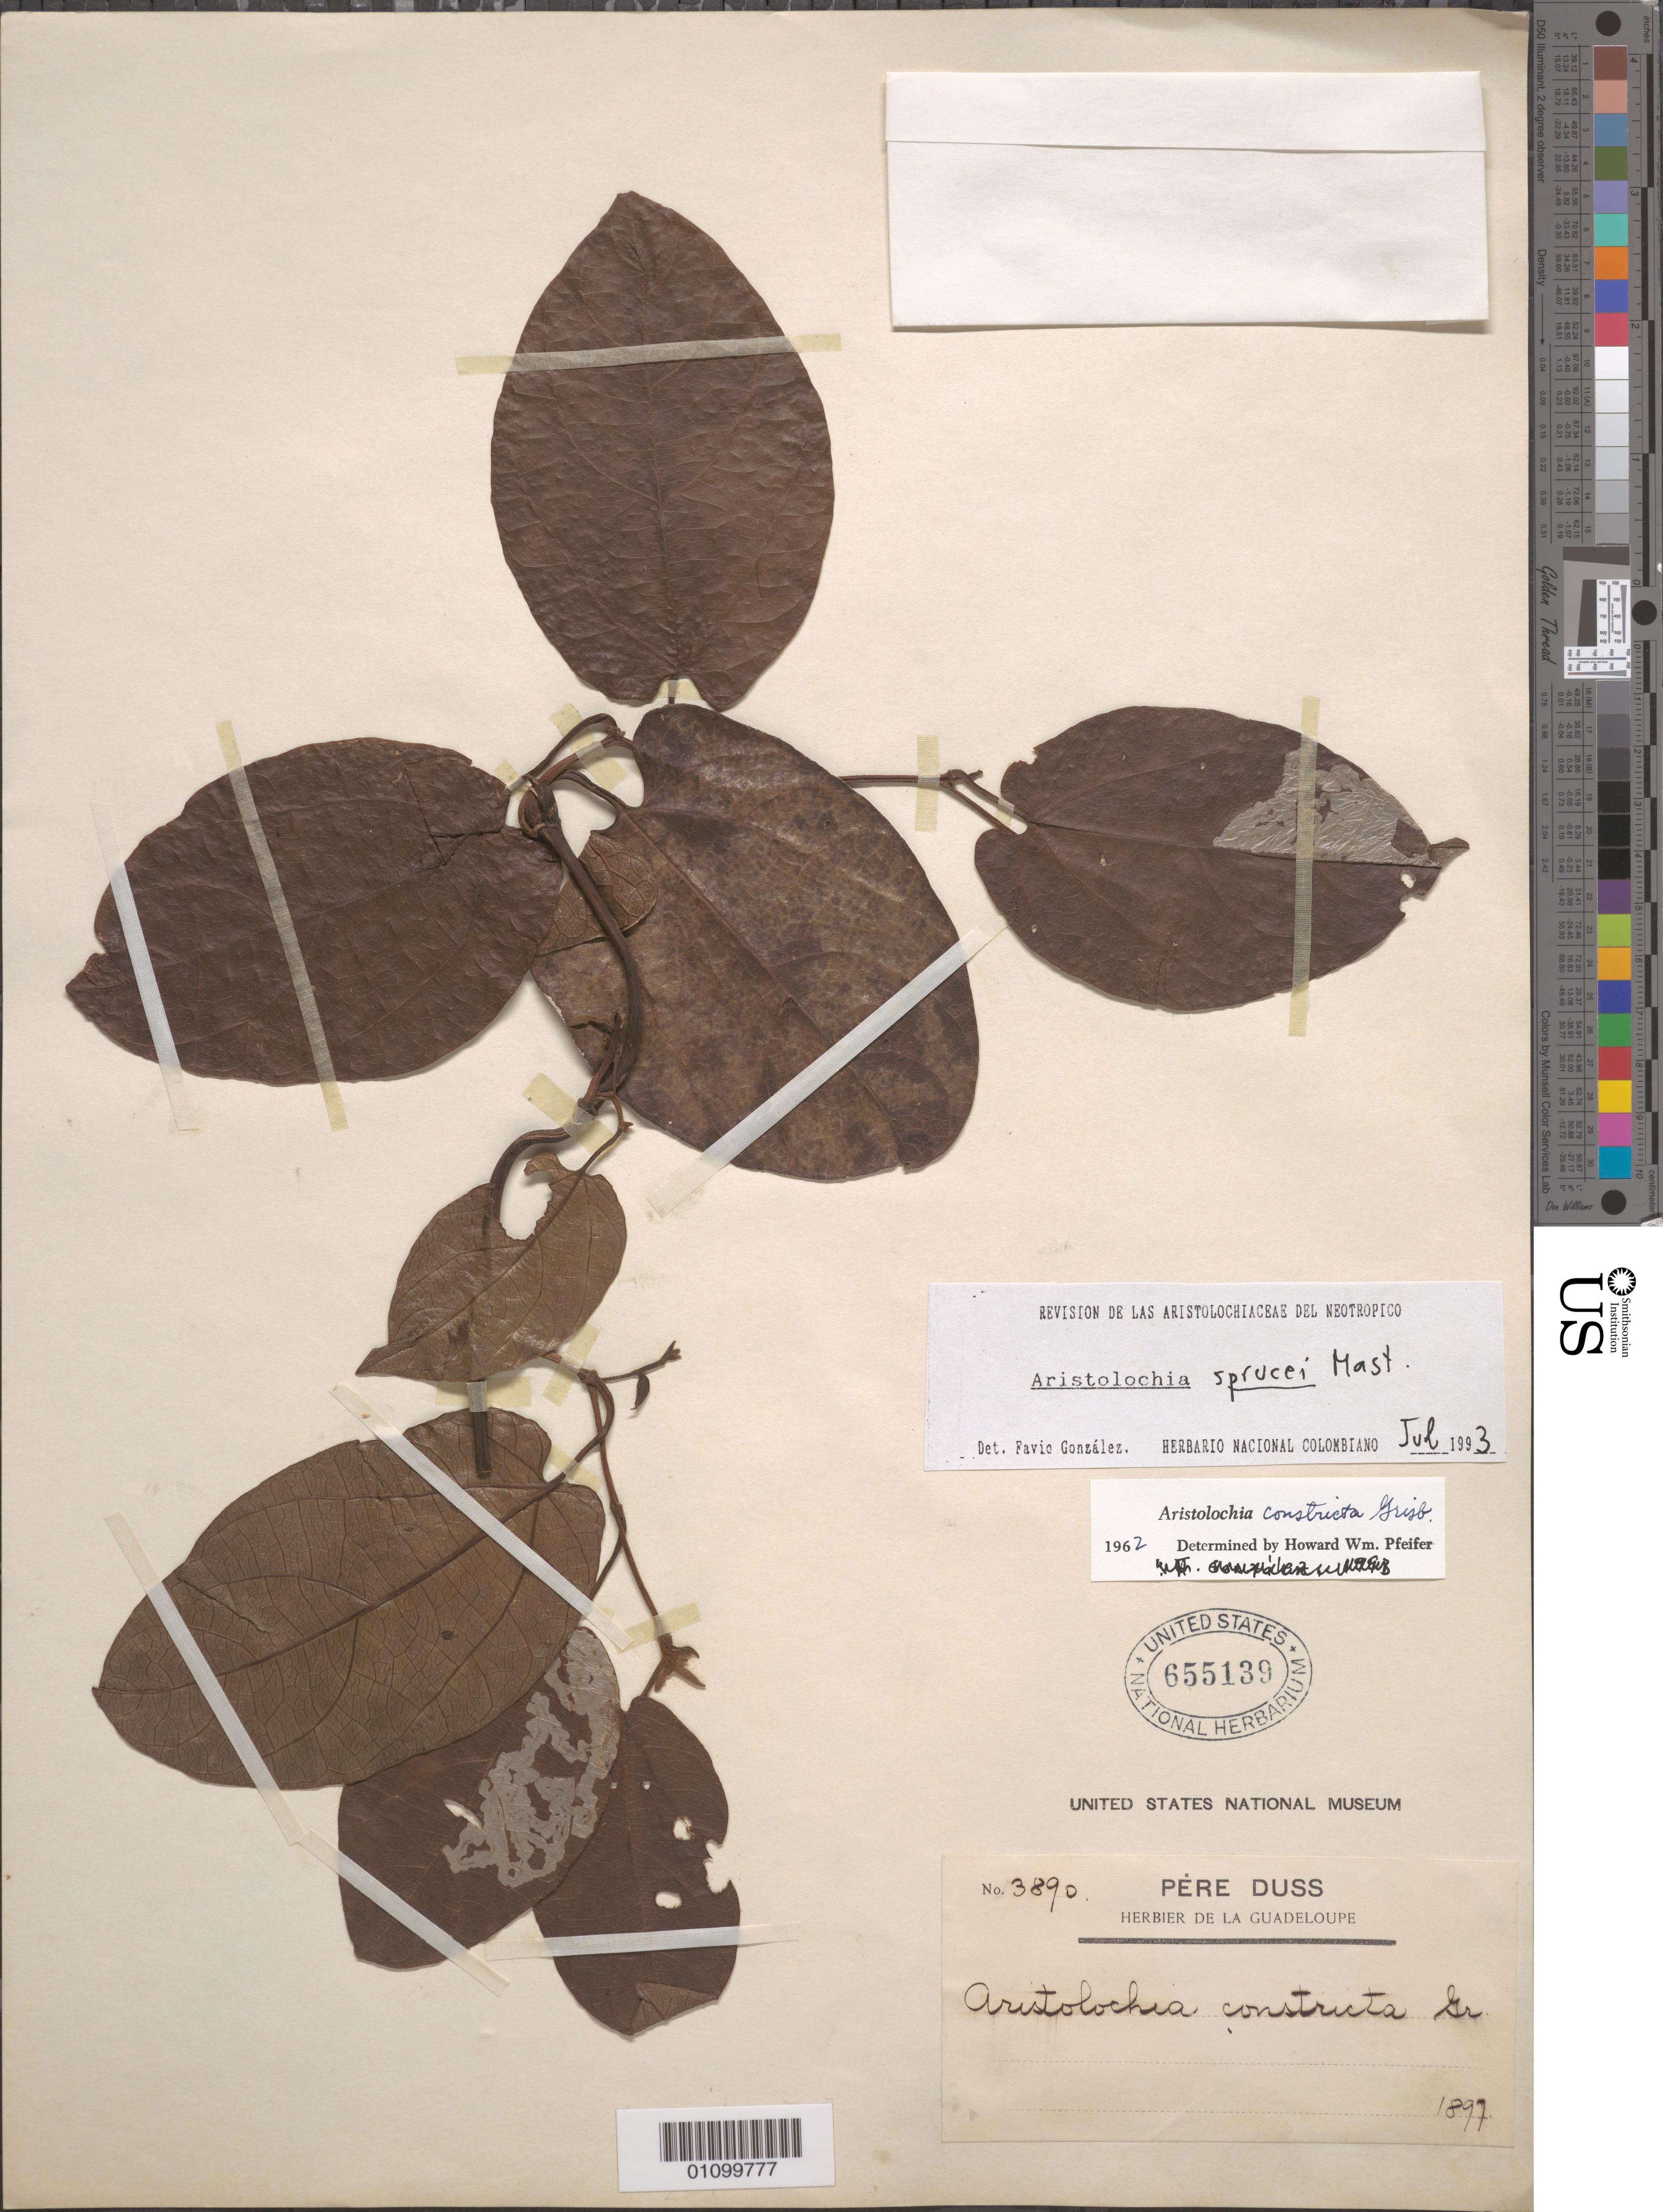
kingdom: Plantae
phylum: Tracheophyta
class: Magnoliopsida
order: Piperales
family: Aristolochiaceae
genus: Aristolochia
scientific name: Aristolochia sprucei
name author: Mast.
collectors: Père Duss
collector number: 3890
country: Guadeloupe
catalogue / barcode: US 655139